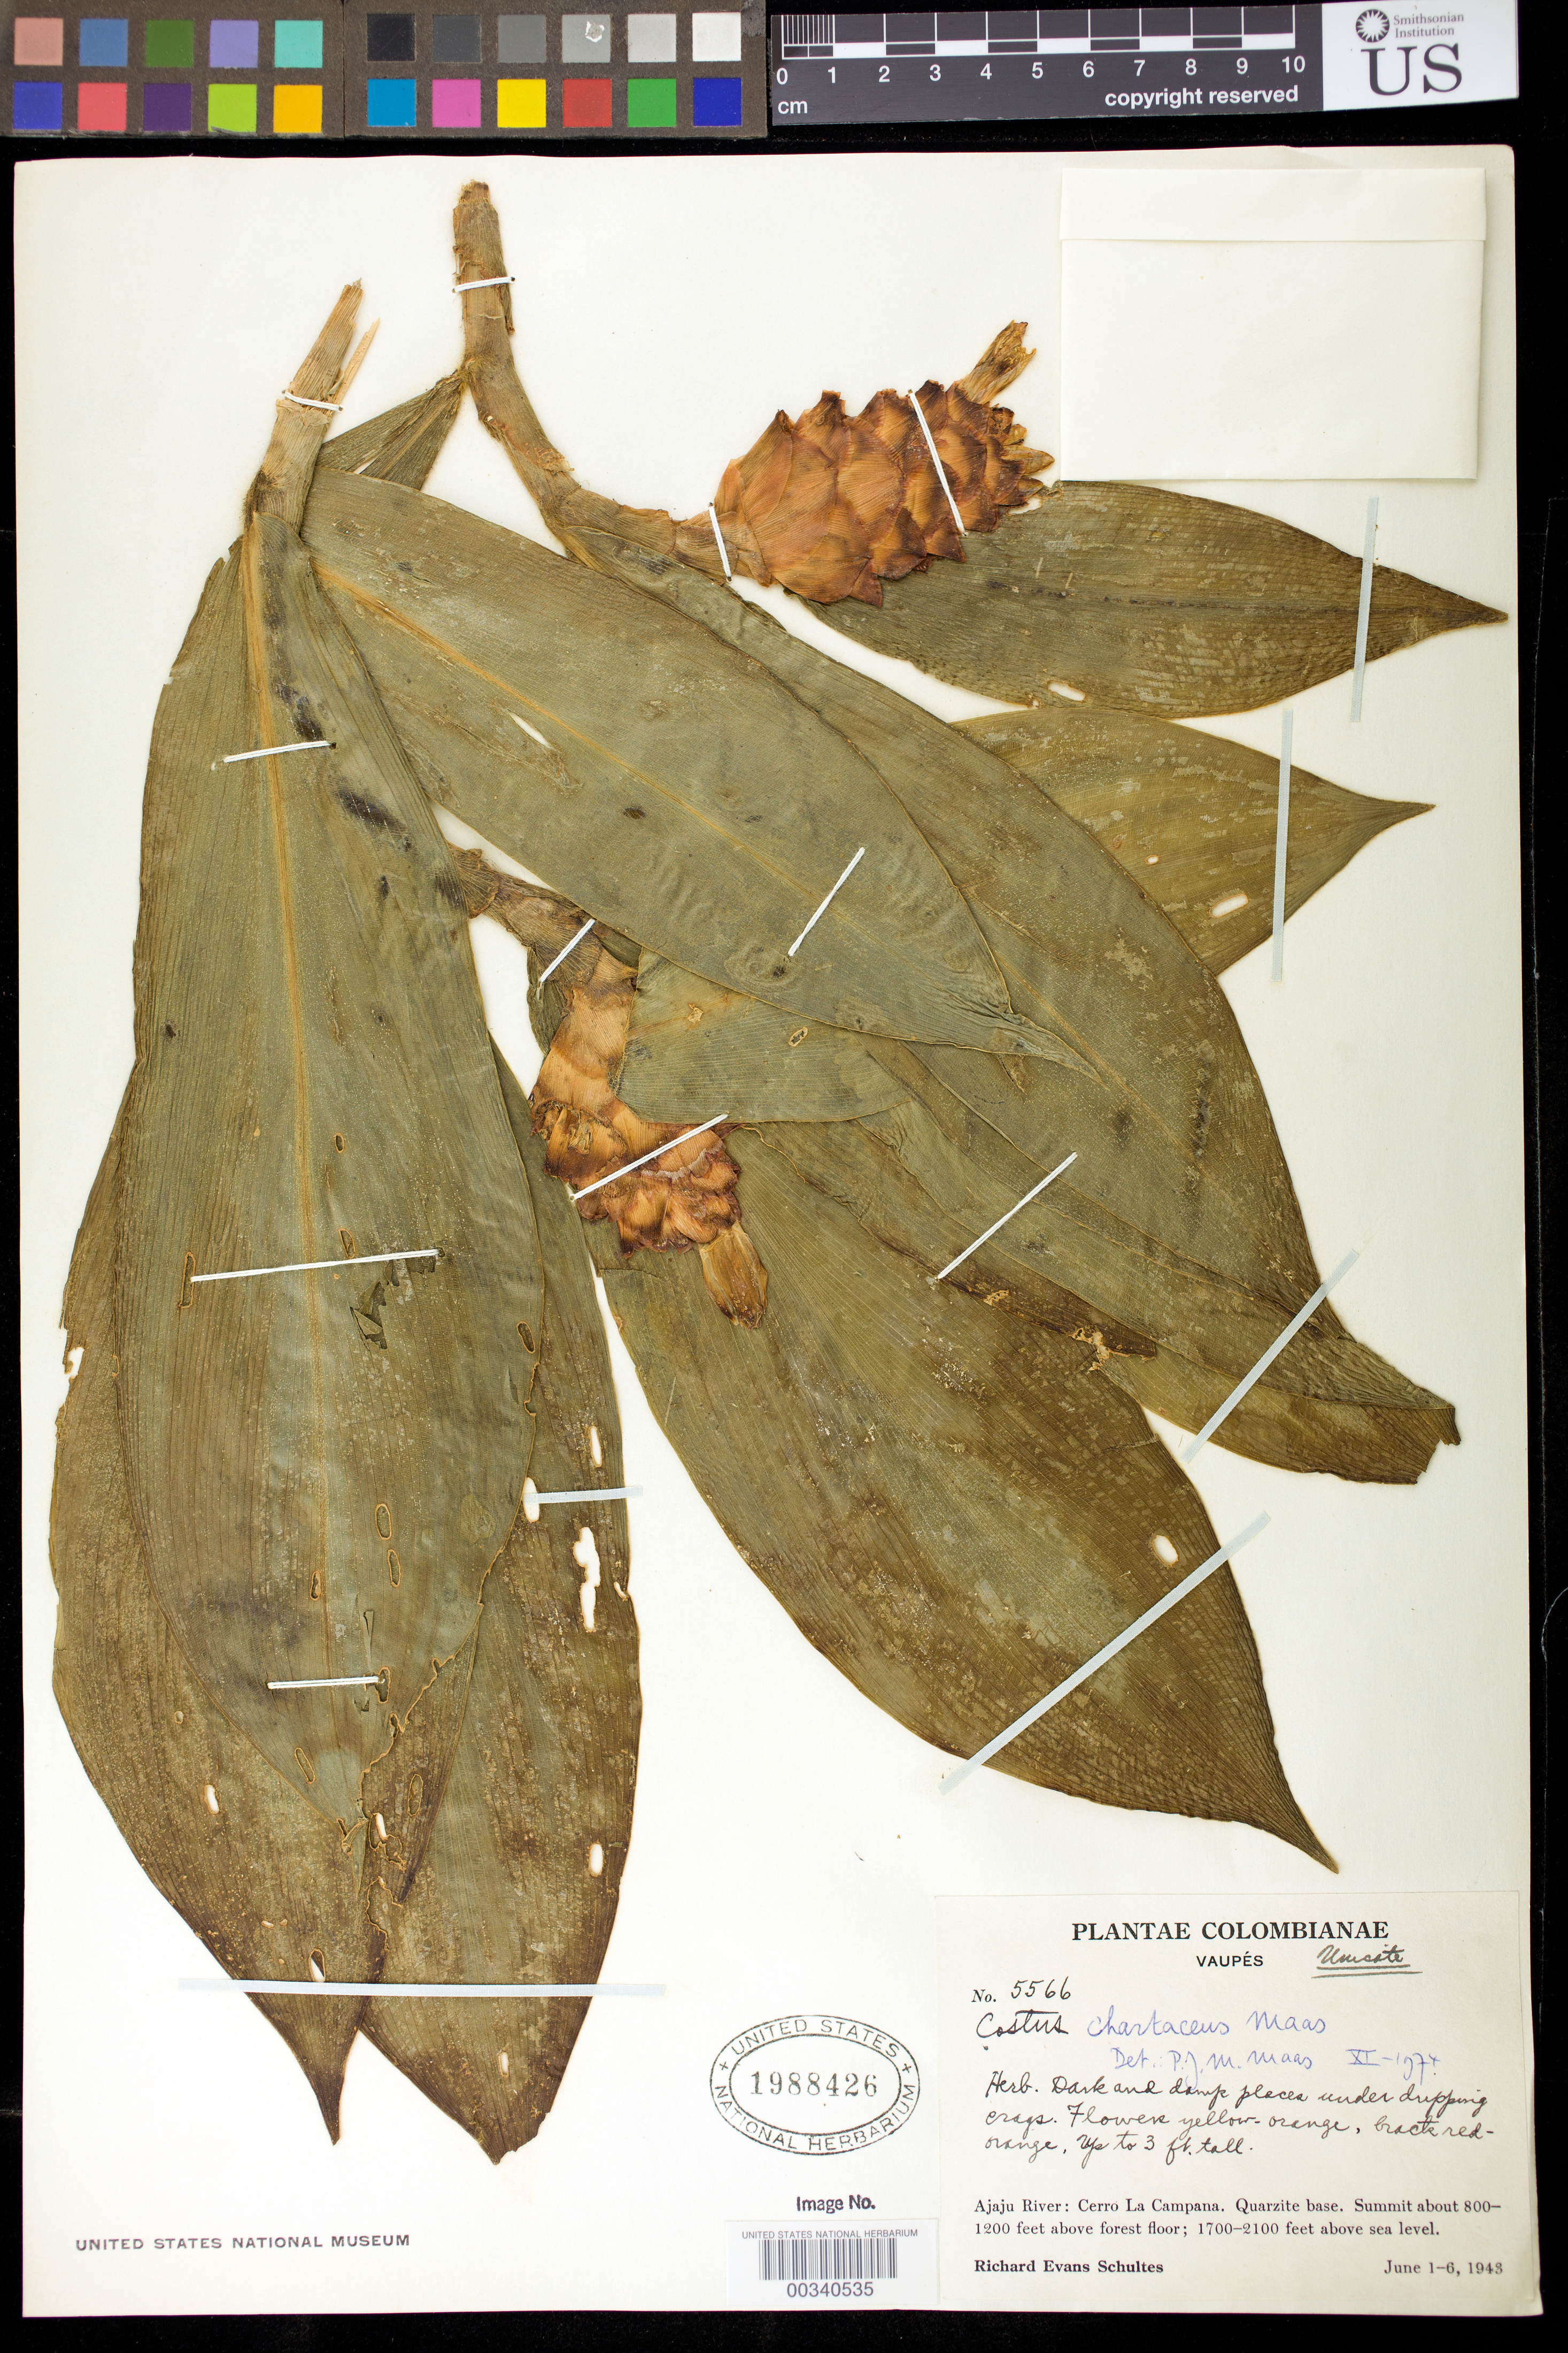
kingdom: Plantae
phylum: Tracheophyta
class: Liliopsida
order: Zingiberales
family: Costaceae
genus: Costus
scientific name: Costus chartaceus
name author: Maas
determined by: Maas, Paul J. M.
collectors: R. E. Schultes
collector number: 5566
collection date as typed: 01 Jun 1943 to 06 Jun 1943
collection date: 1943-06-01/1943-06-06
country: Colombia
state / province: Vaupés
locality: Ajaju River: Cerro la Campana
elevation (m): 518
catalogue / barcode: US 1988426